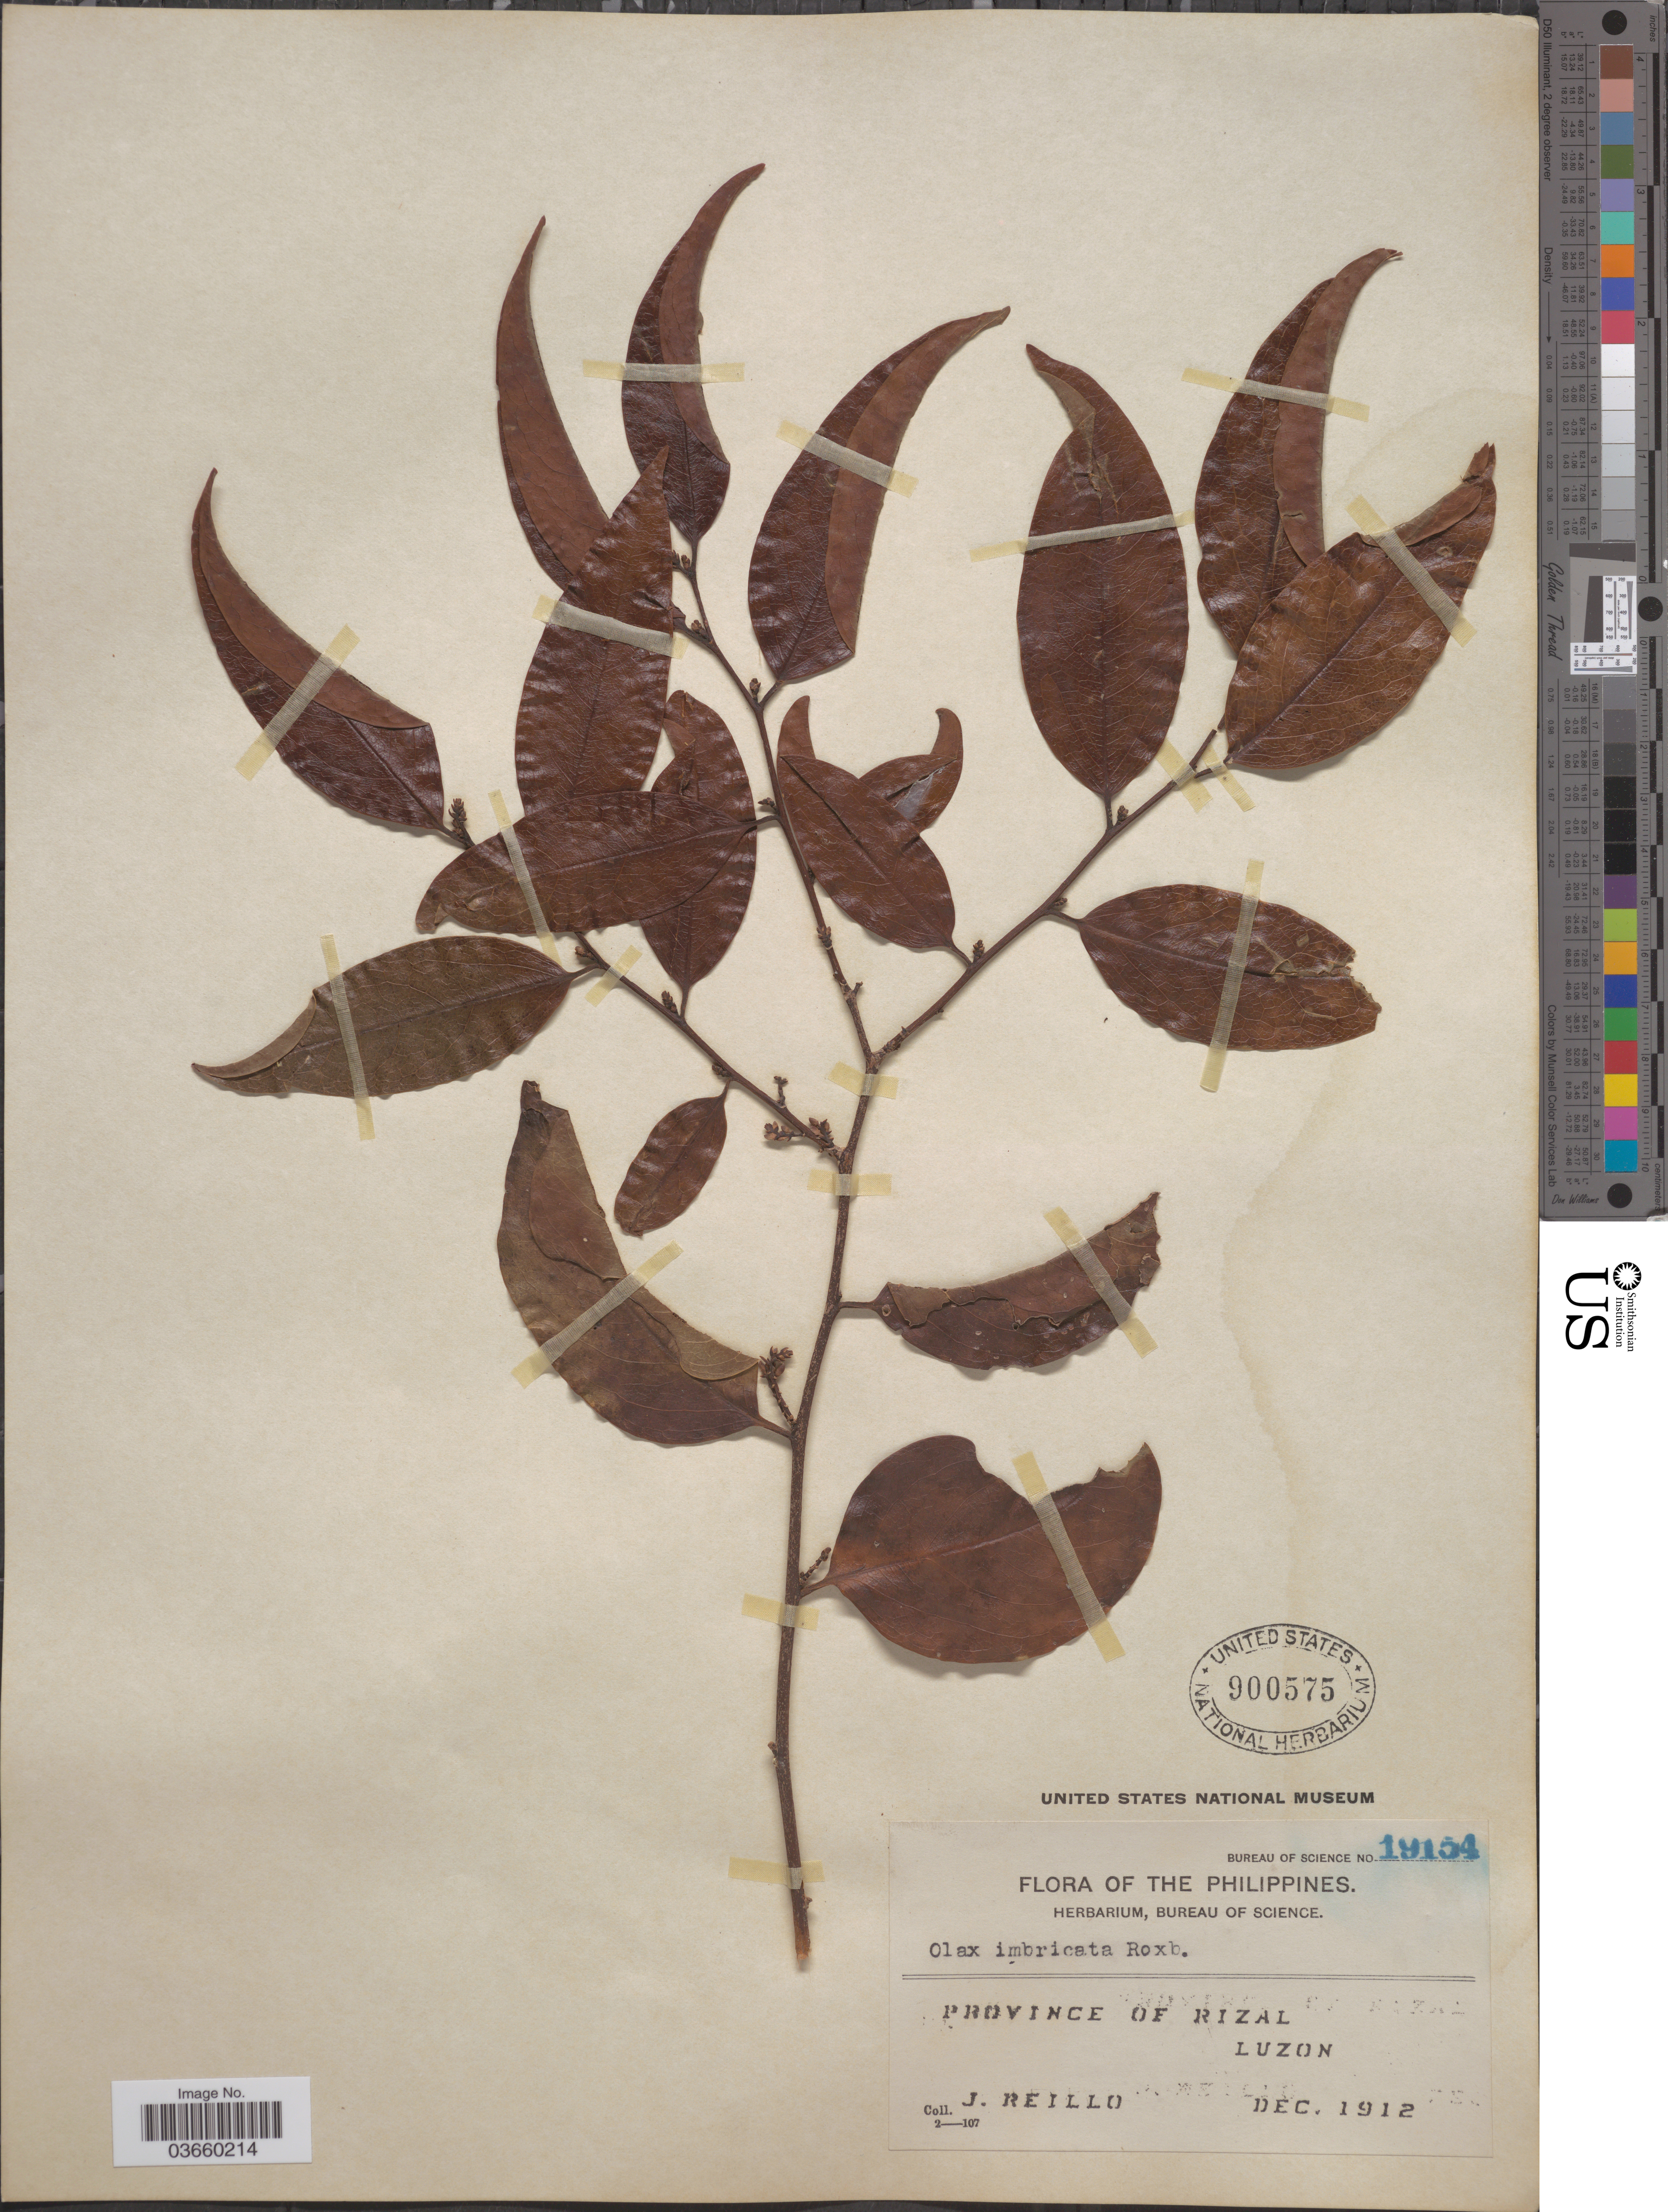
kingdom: Plantae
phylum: Tracheophyta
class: Magnoliopsida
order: Santalales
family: Olacaceae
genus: Olax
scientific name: Olax imbricata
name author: Roxb.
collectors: J. Reillo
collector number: Bureau of Science 19154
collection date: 1912-12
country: Philippines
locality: Province of Rizal, Luzon.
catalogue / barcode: US 900575